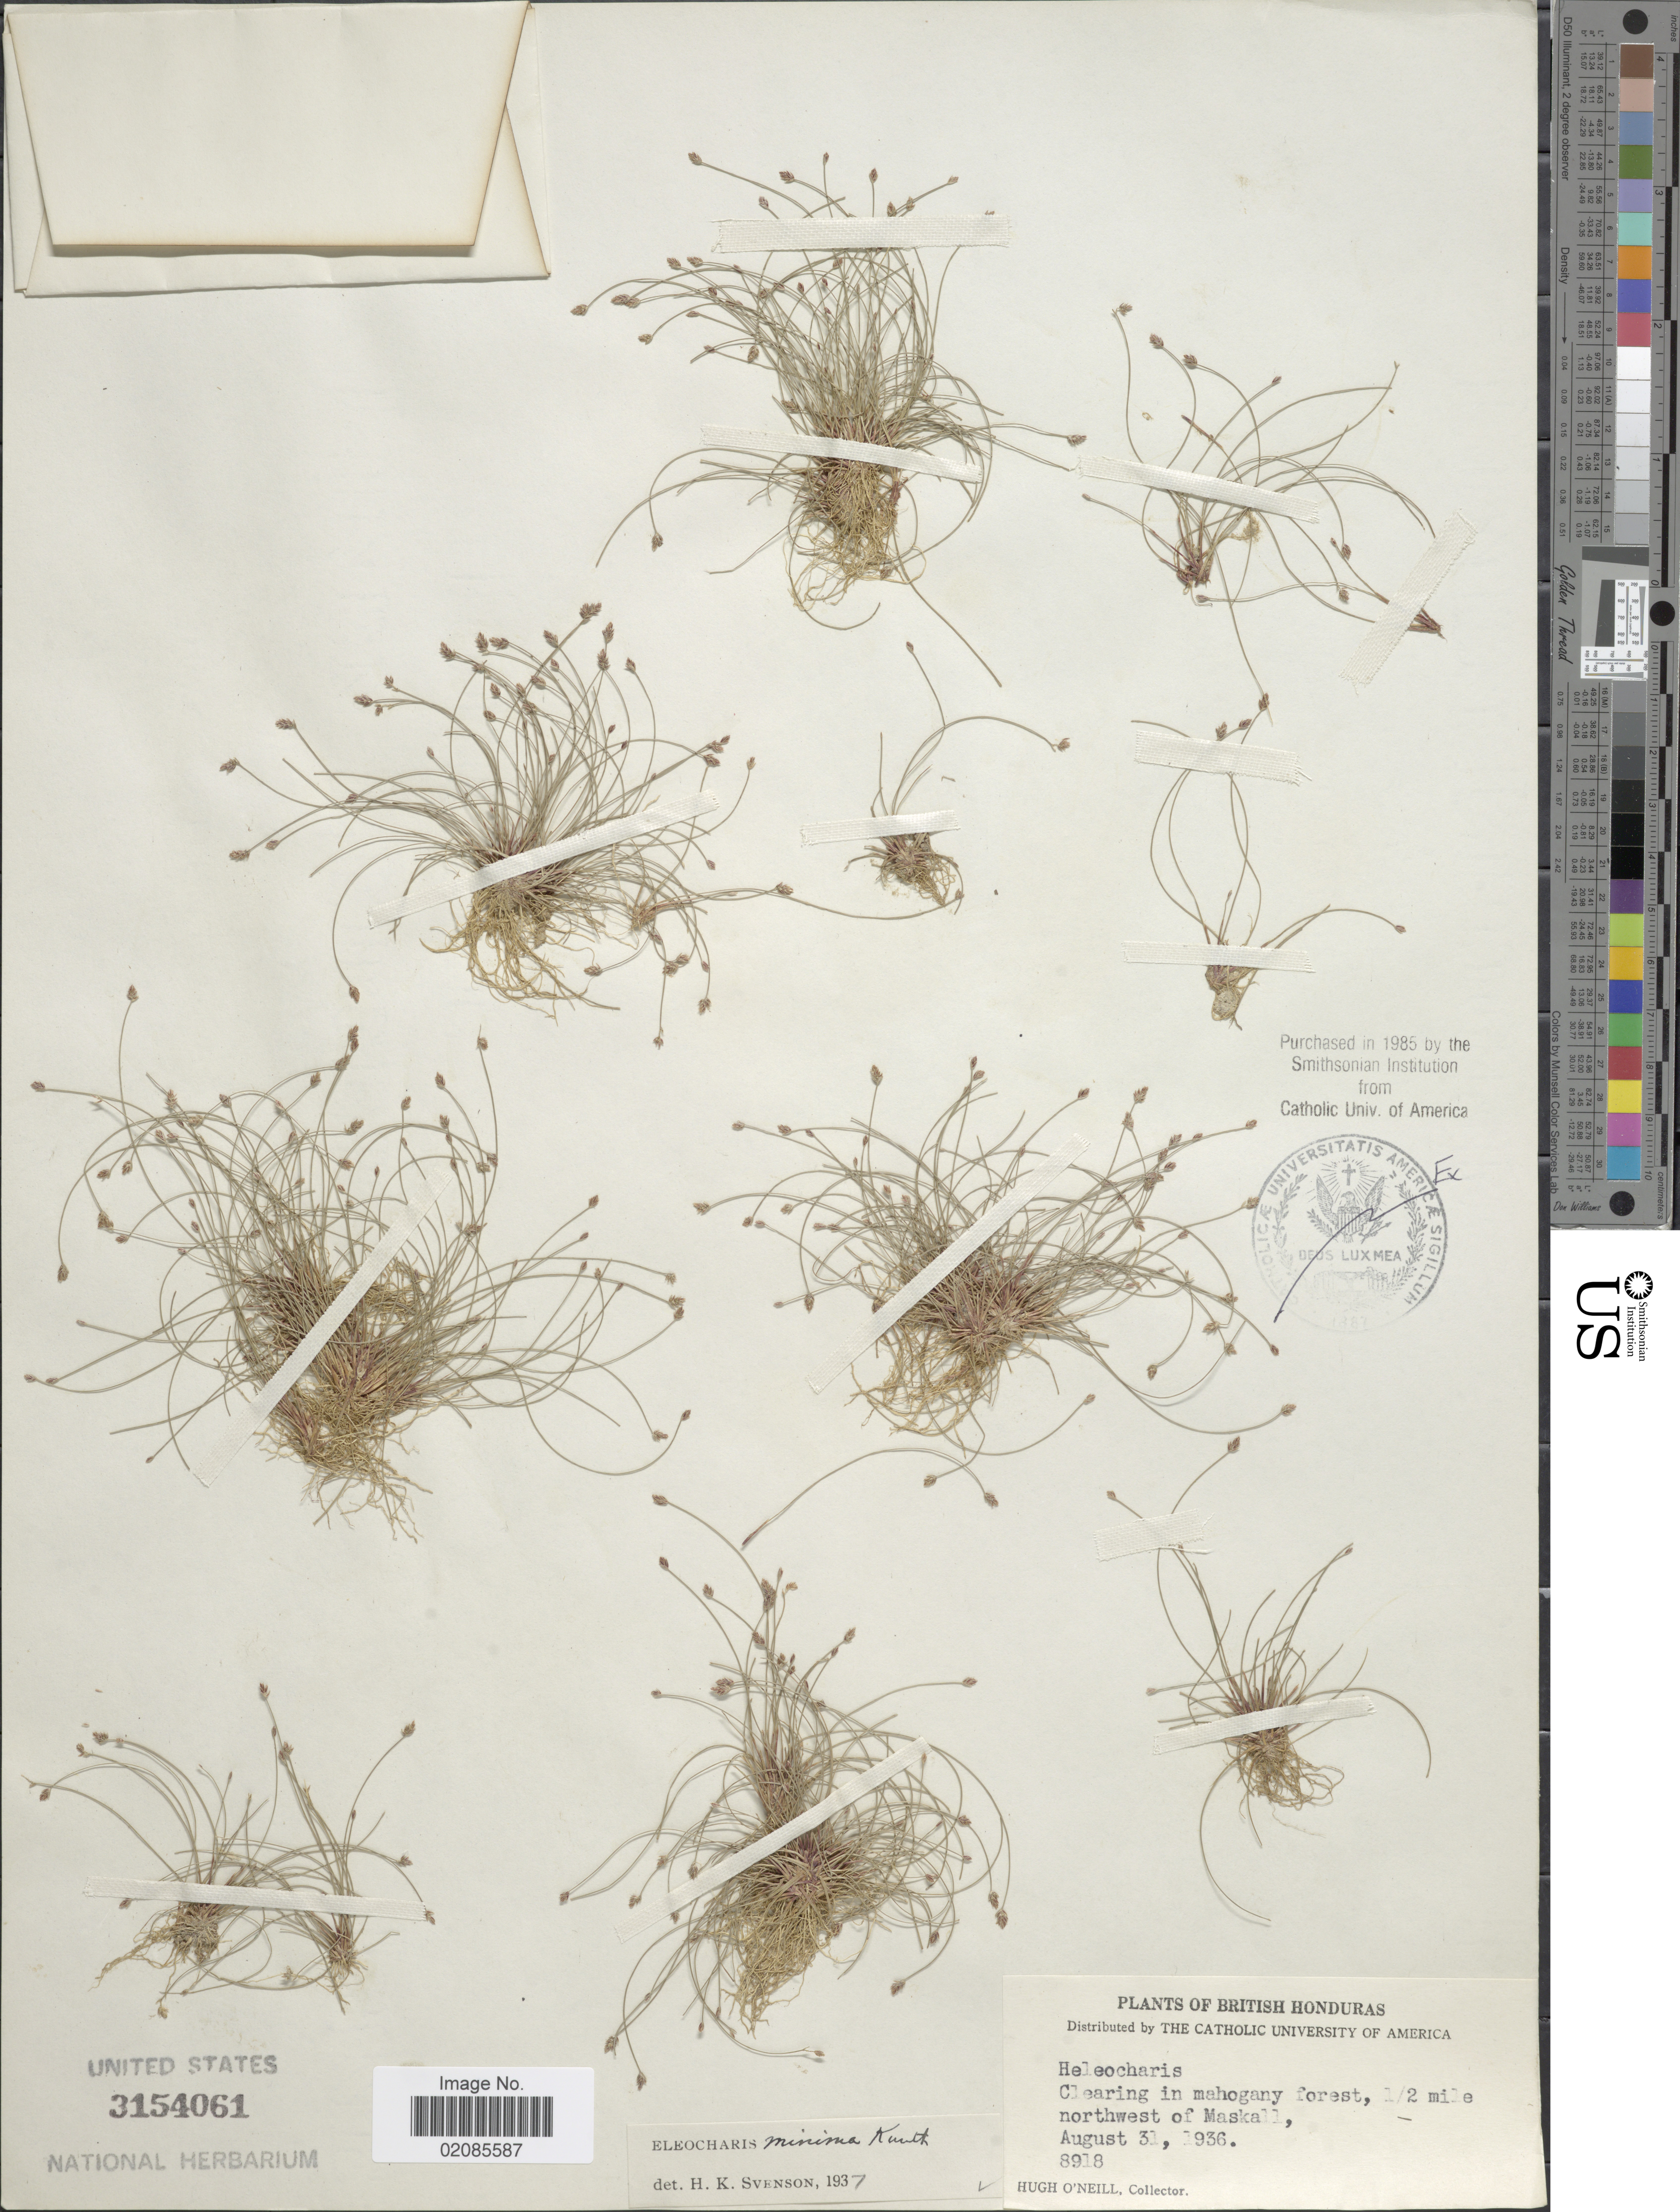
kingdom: Plantae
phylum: Tracheophyta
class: Liliopsida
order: Poales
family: Cyperaceae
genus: Eleocharis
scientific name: Eleocharis minima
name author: Kunth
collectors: H. O'Neill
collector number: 8918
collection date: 1936-08-31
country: Belize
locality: British Honduras, Clearing in mahogany forest, 1/2 mile northwest of Maskall.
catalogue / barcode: US 3154061